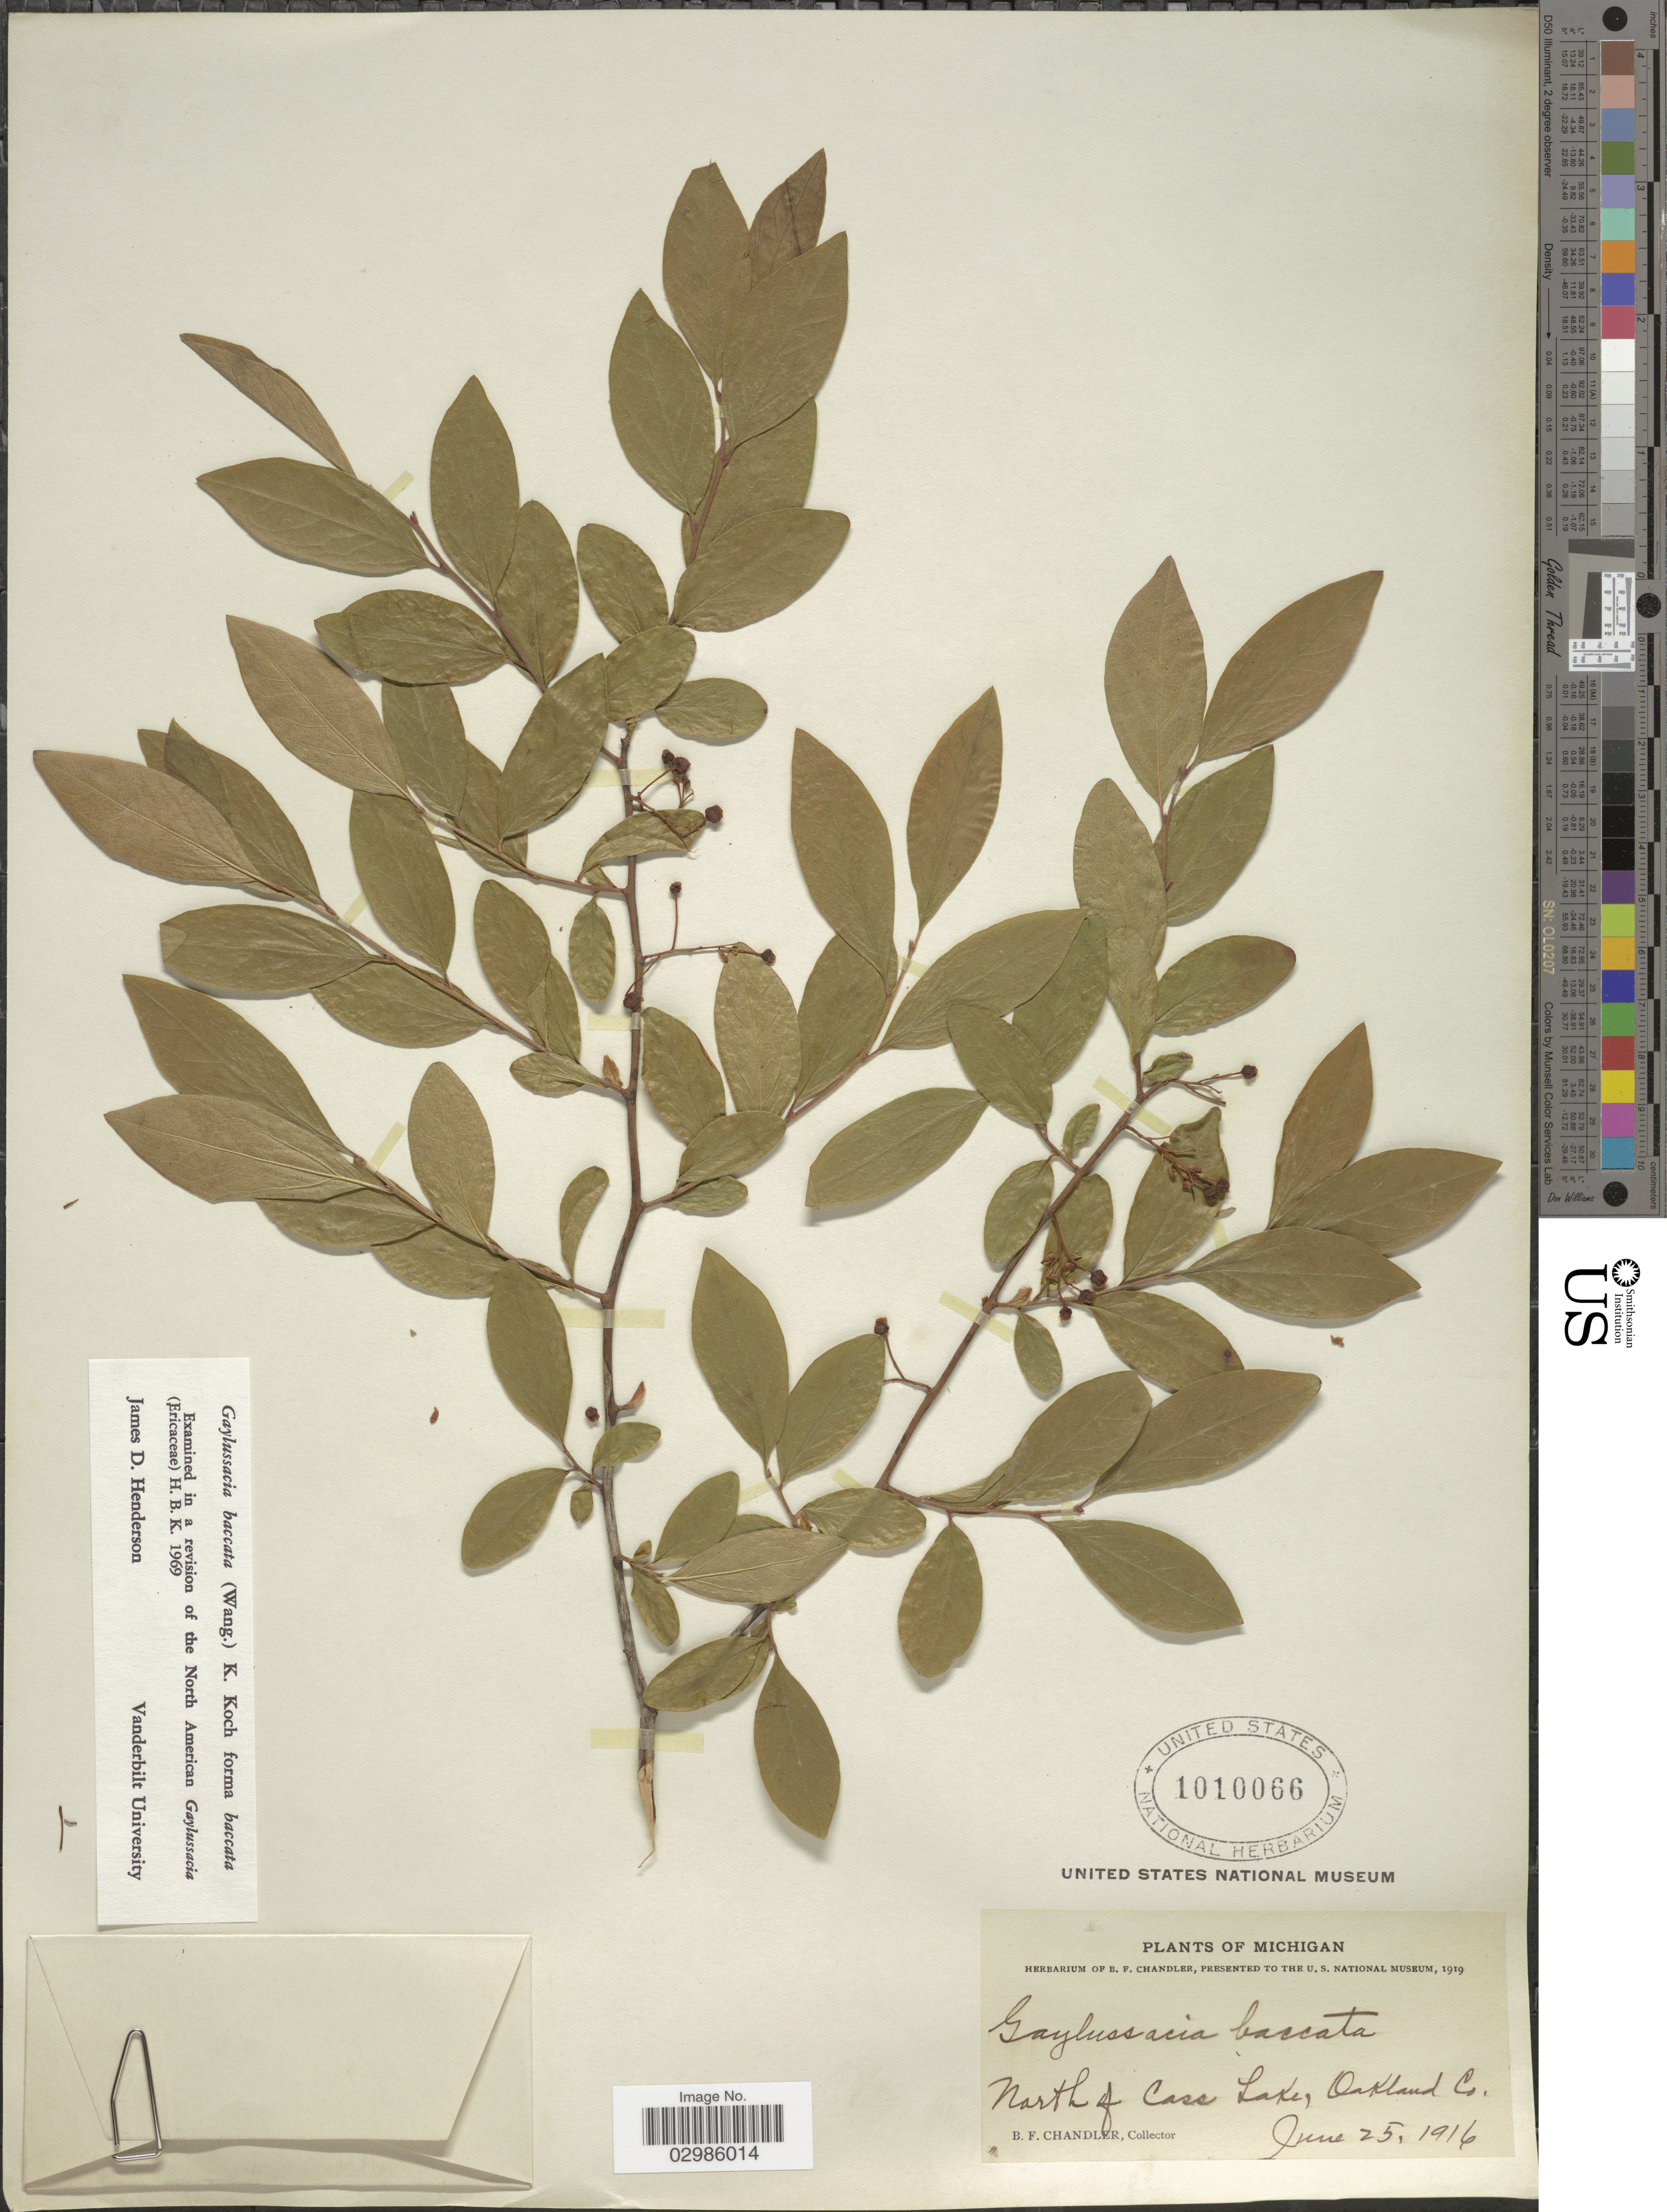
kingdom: Plantae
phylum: Tracheophyta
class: Magnoliopsida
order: Ericales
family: Ericaceae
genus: Gaylussacia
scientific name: Gaylussacia baccata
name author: (Wangenh.) K. Koch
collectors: B. F. Chandler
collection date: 1916-06-25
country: United States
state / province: Michigan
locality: North of Case Lake, Oakland Co.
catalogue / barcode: US 1010066